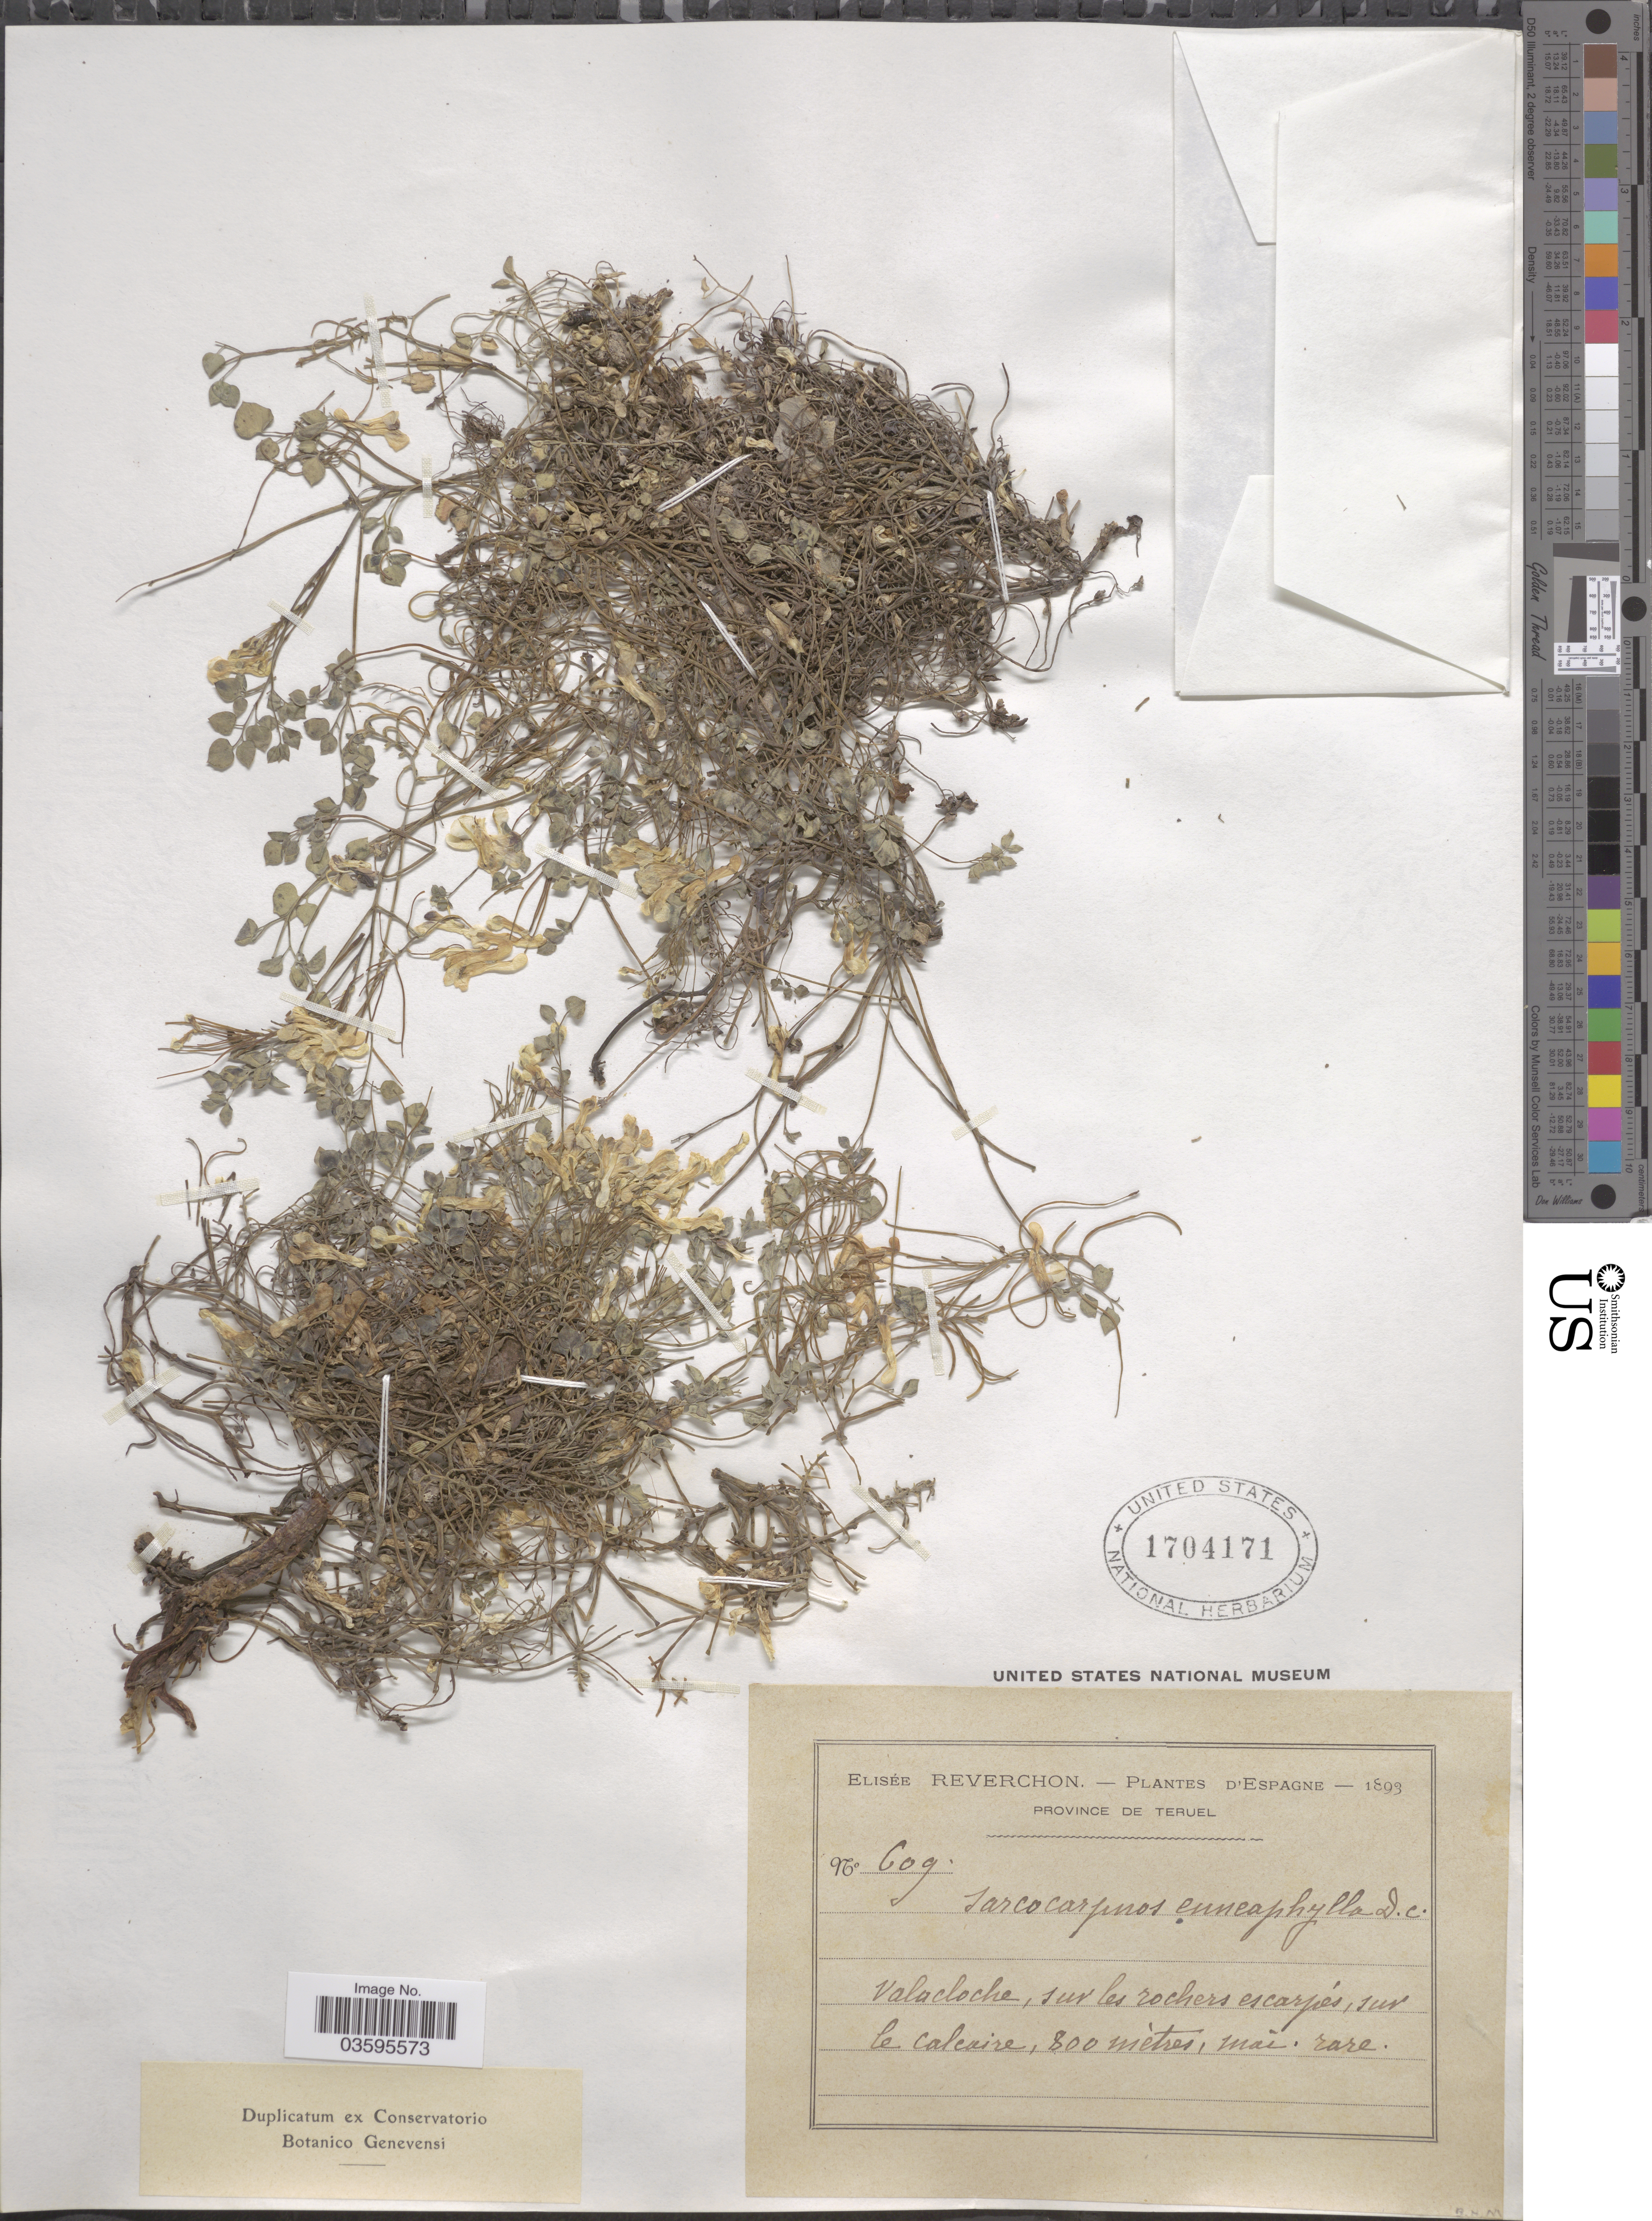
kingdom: Plantae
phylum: Tracheophyta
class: Magnoliopsida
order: Ranunculales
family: Papaveraceae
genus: Sarcocapnos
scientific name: Sarcocapnos enneaphylla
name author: DC.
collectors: E. Reverchon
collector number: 609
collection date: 1893-05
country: Spain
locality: Espagne. Province de Teruel. Valacloche.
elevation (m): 800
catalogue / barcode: US 1704171